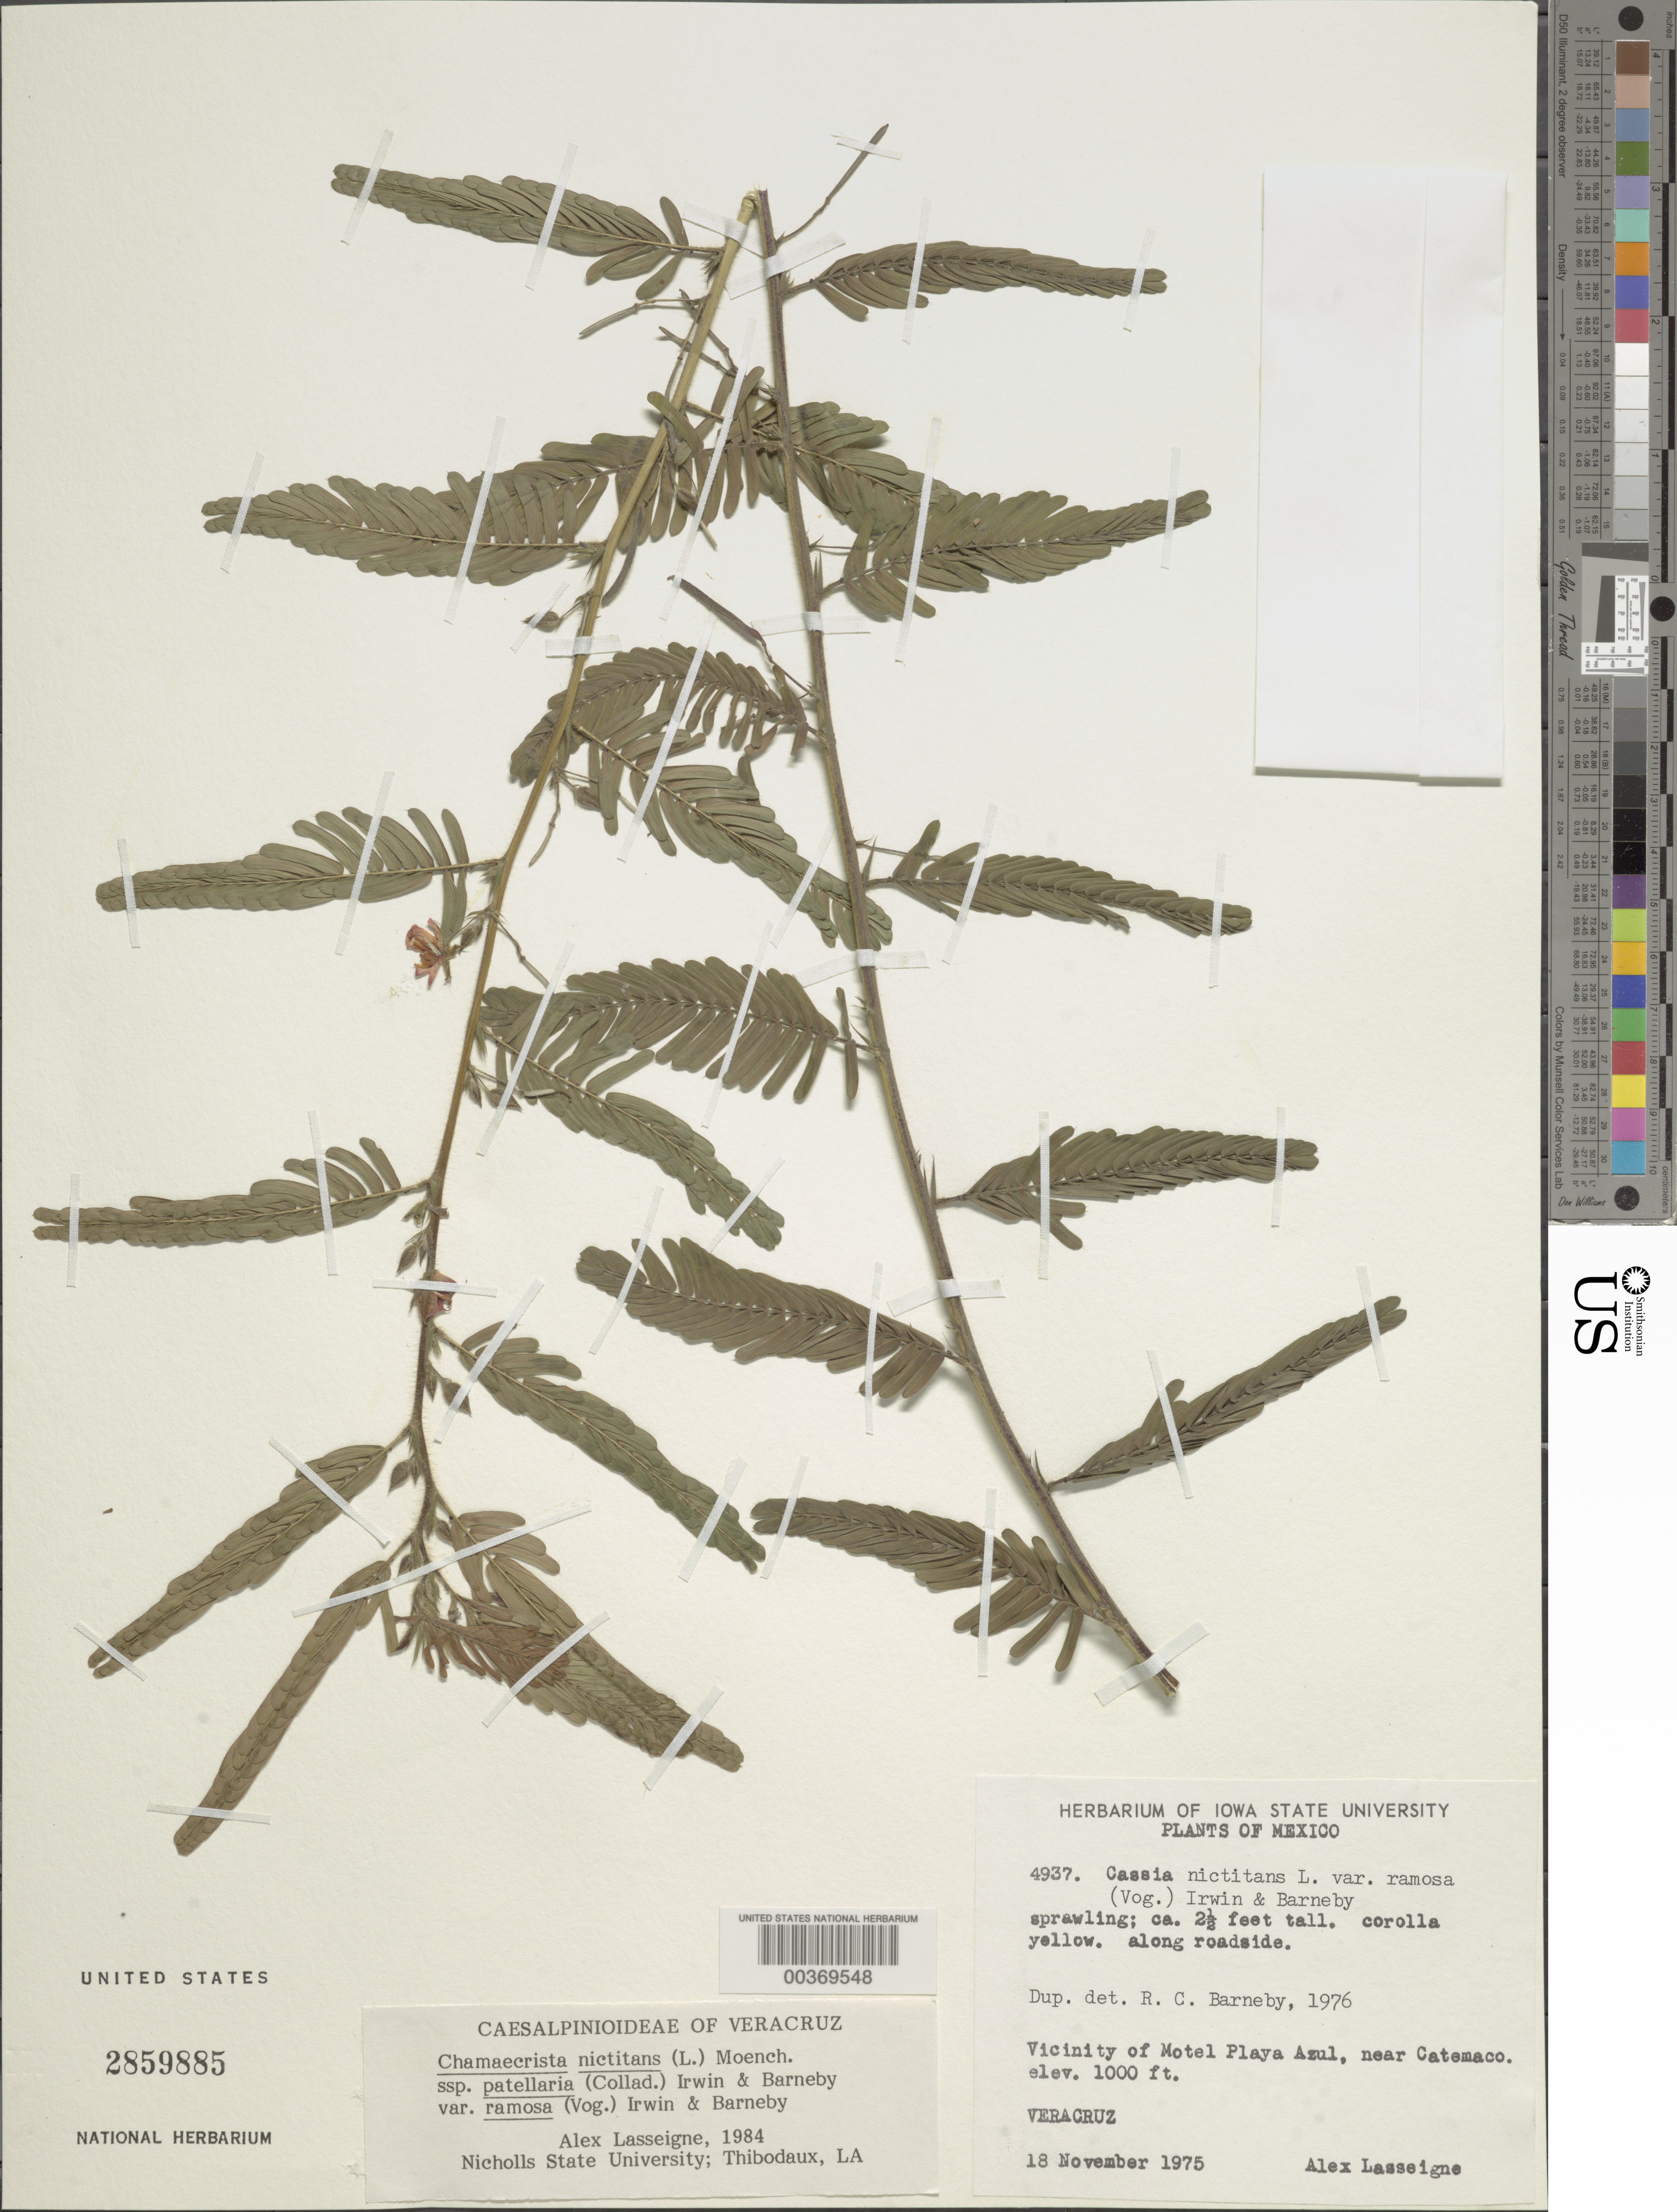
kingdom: Plantae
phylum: Tracheophyta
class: Magnoliopsida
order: Fabales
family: Fabaceae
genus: Chamaecrista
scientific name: Chamaecrista nictitans var. ramosa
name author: (Vogel) H.S. Irwin & Barneby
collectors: A. Lasseigne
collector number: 4937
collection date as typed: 18 Nov 1975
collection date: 1975-11-18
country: Mexico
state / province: Veracruz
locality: Vicinity of motel Playa Azul, near catemaco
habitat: Along roadside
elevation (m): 305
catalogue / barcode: US 2859885